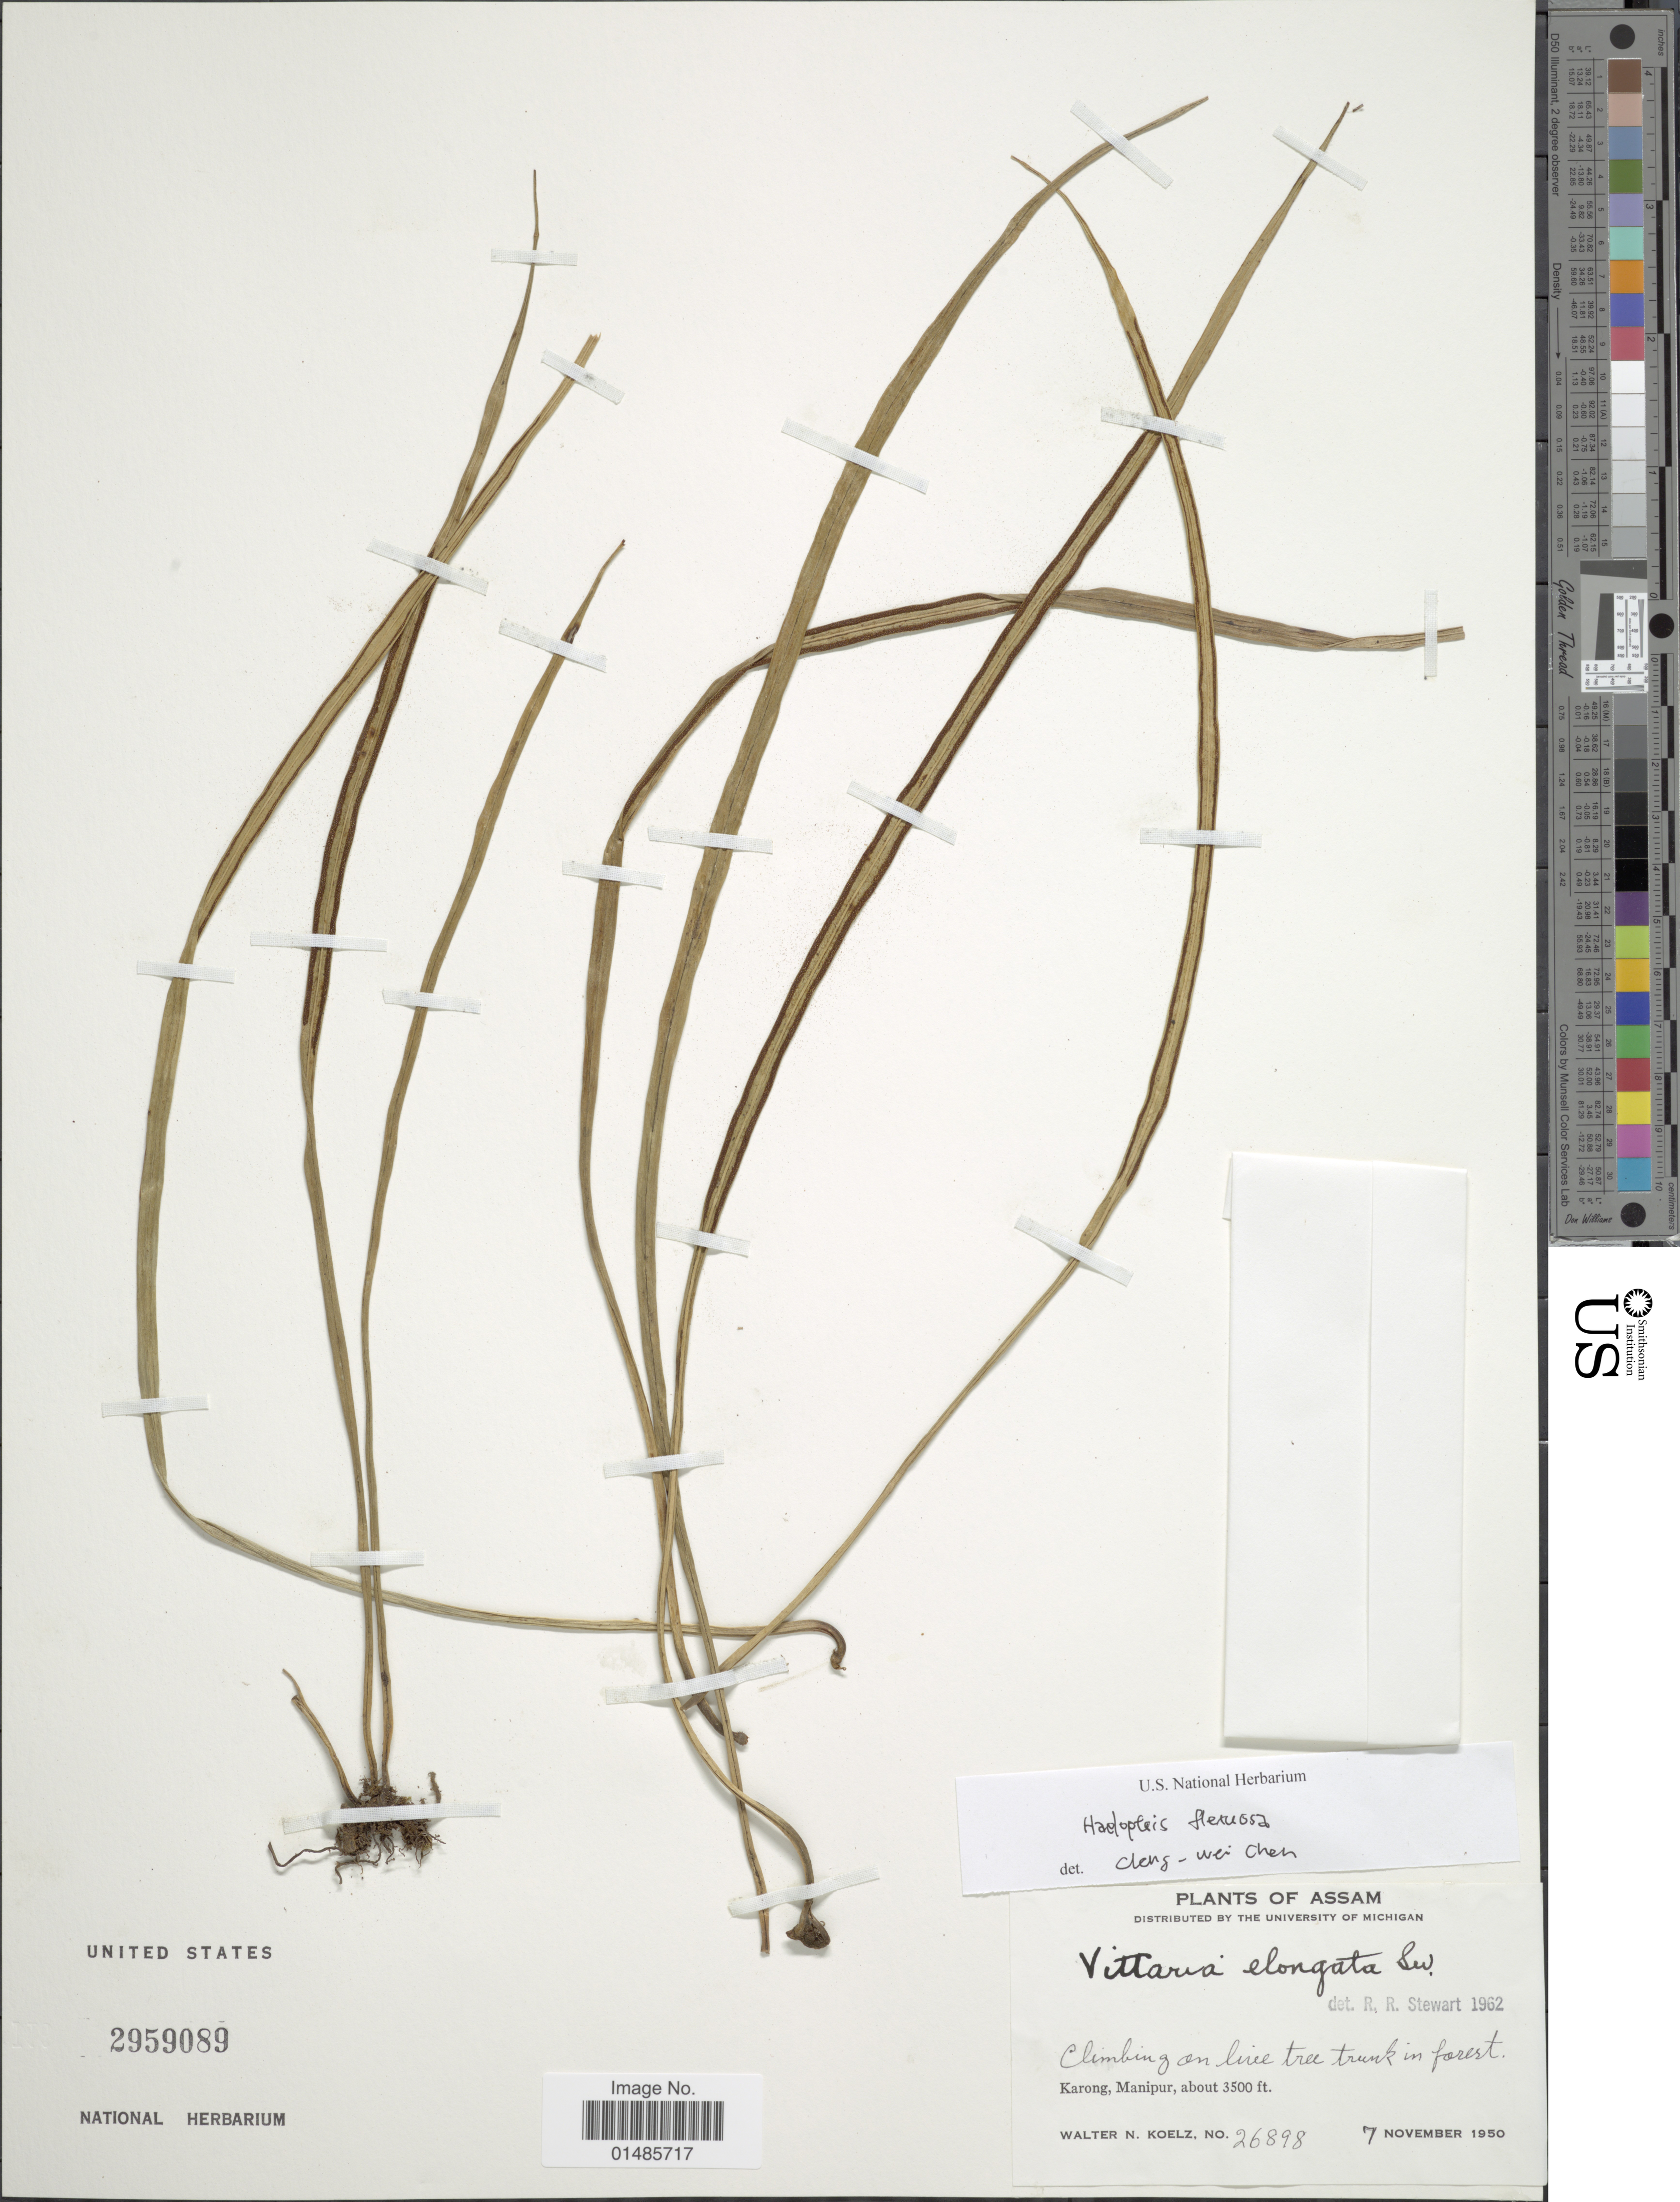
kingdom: Plantae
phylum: Tracheophyta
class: Polypodiopsida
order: Polypodiales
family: Pteridaceae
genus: Haplopteris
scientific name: Haplopteris flexuosa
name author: (Fée) E.H. Crane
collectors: W. N. Koelz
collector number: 26898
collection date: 1950-11-07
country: India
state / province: Manipur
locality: Karong, Manipur.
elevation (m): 1067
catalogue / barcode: US 2959089